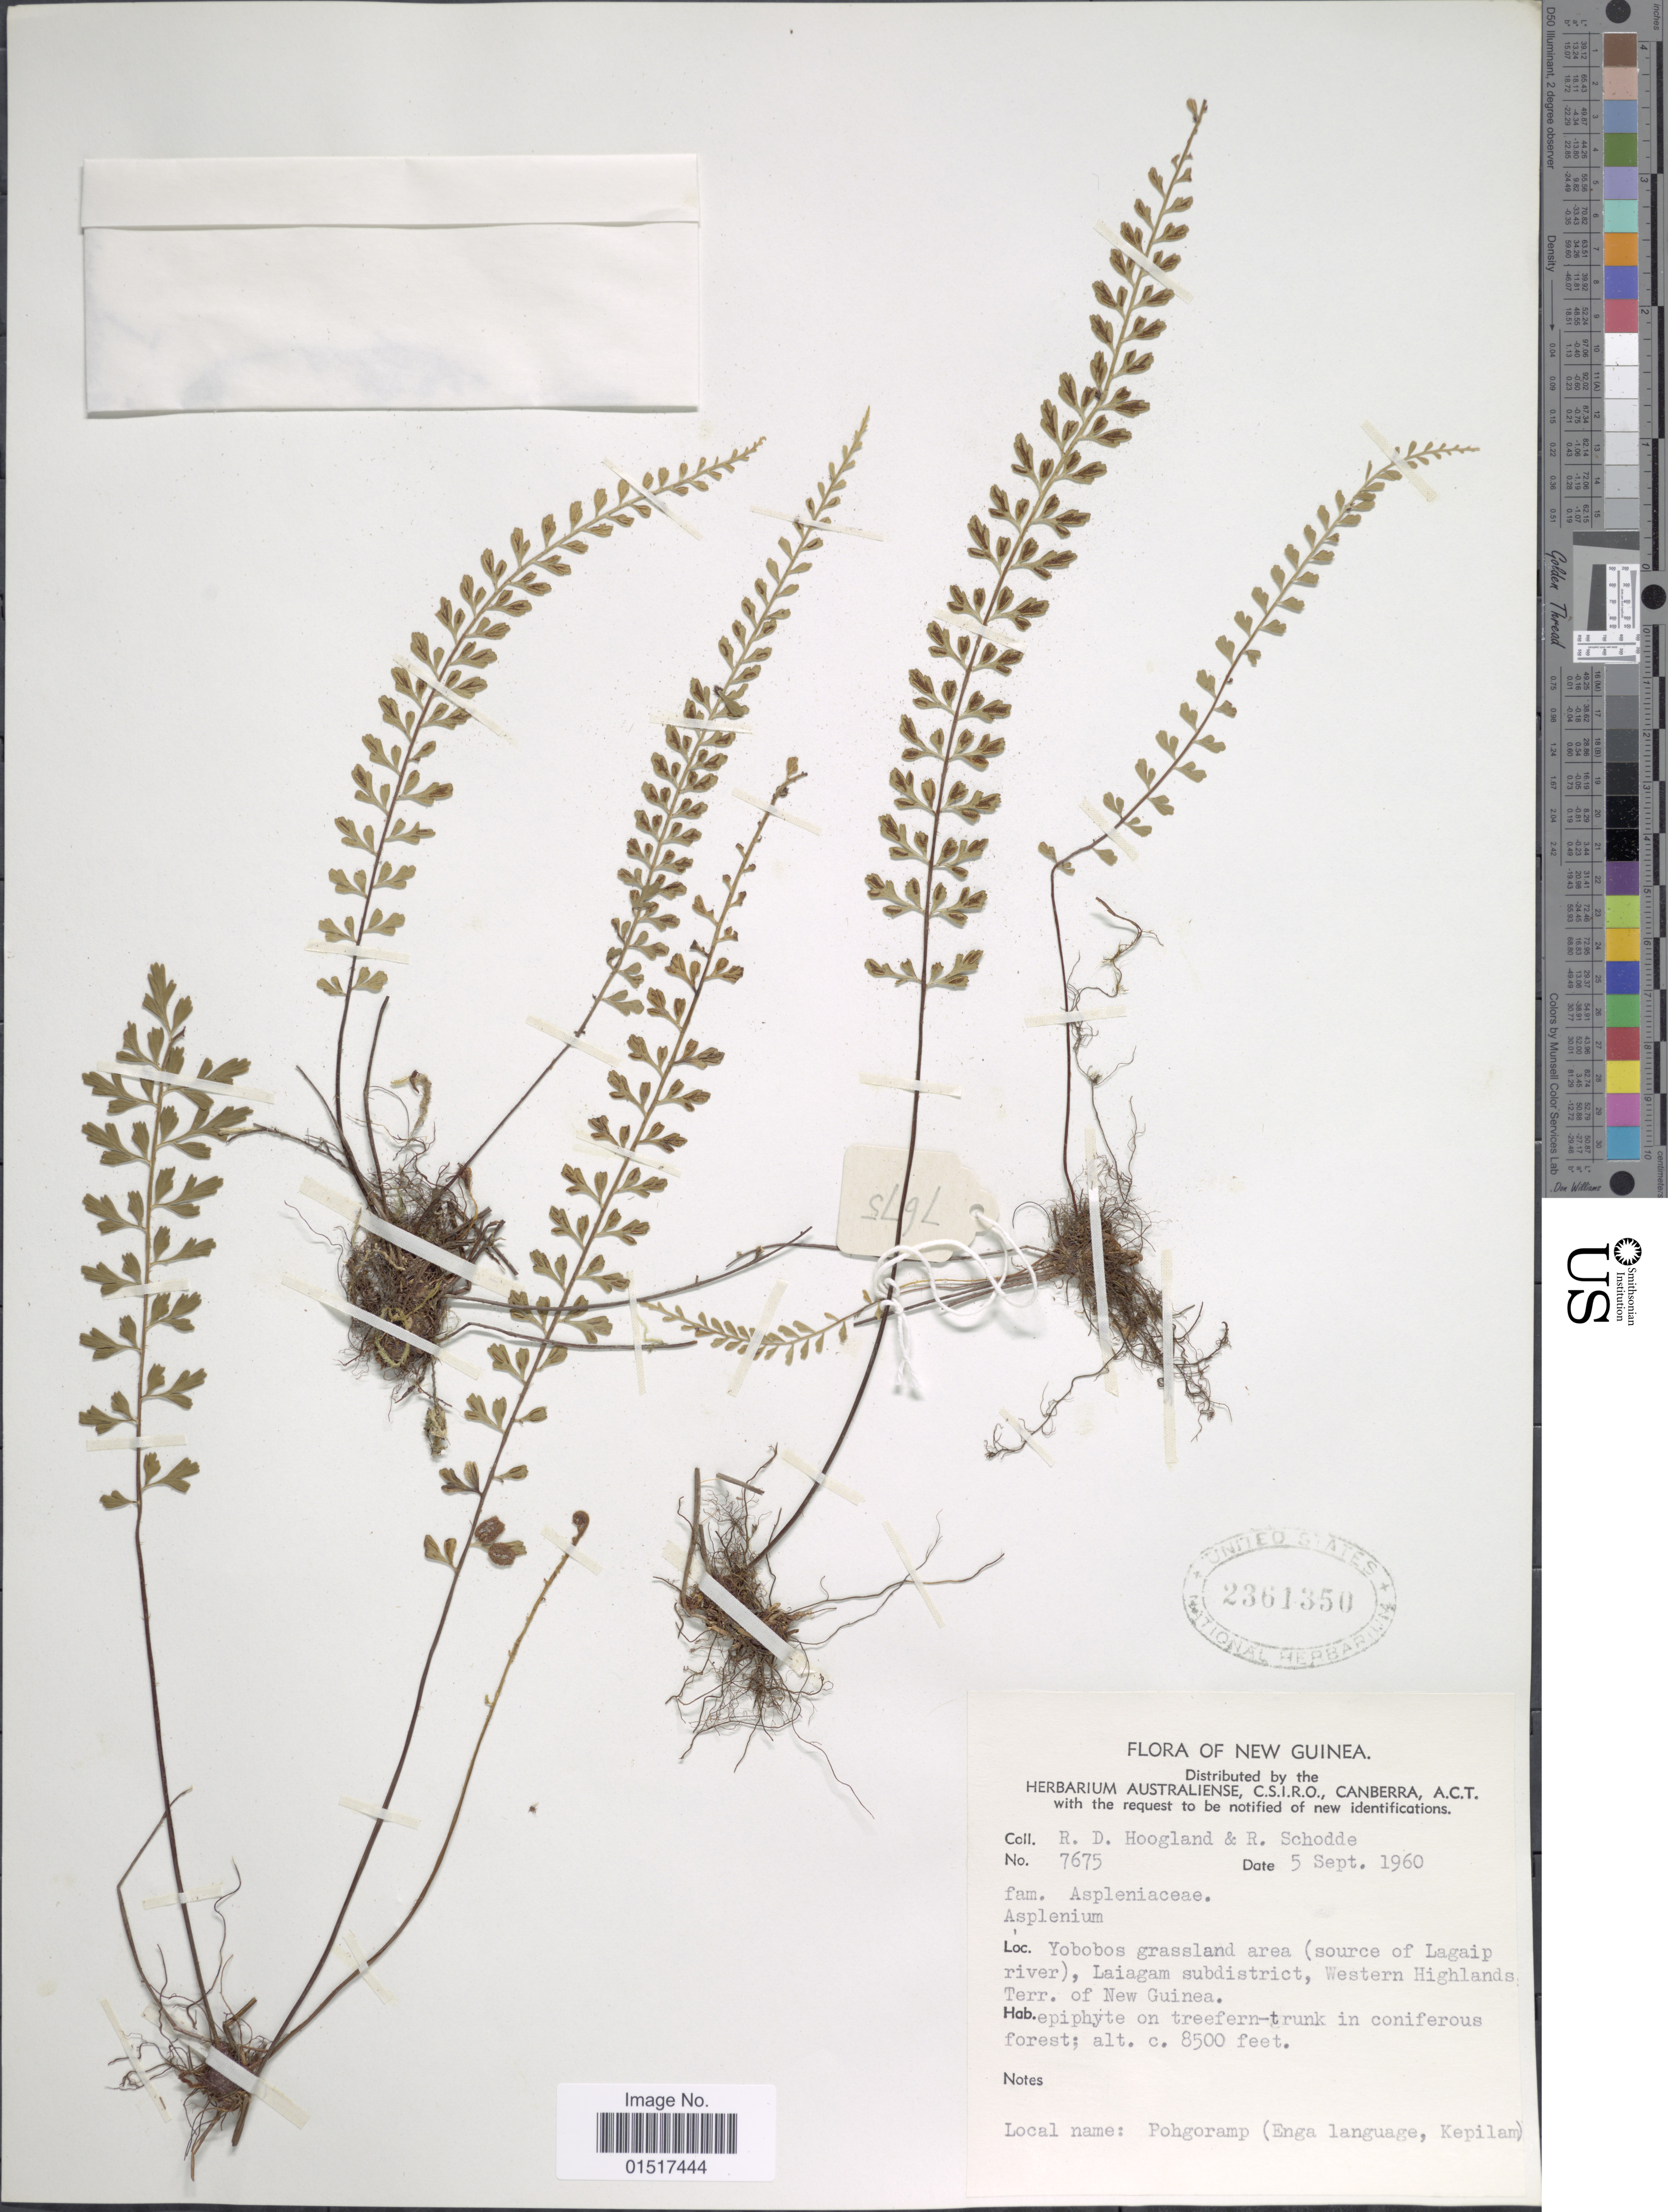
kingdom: Plantae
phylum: Tracheophyta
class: Polypodiopsida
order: Polypodiales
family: Aspleniaceae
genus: Asplenium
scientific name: Asplenium sp.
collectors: R. D. Hoogland & R. Schodde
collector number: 7675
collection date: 1960-09-05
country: Papua New Guinea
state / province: Western Highlands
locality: New Guinea. Yobobos grassland area (source of Lagaip river), Laiagam subdistrict, Terr. of New Guinea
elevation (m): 2591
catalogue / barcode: US 2361350